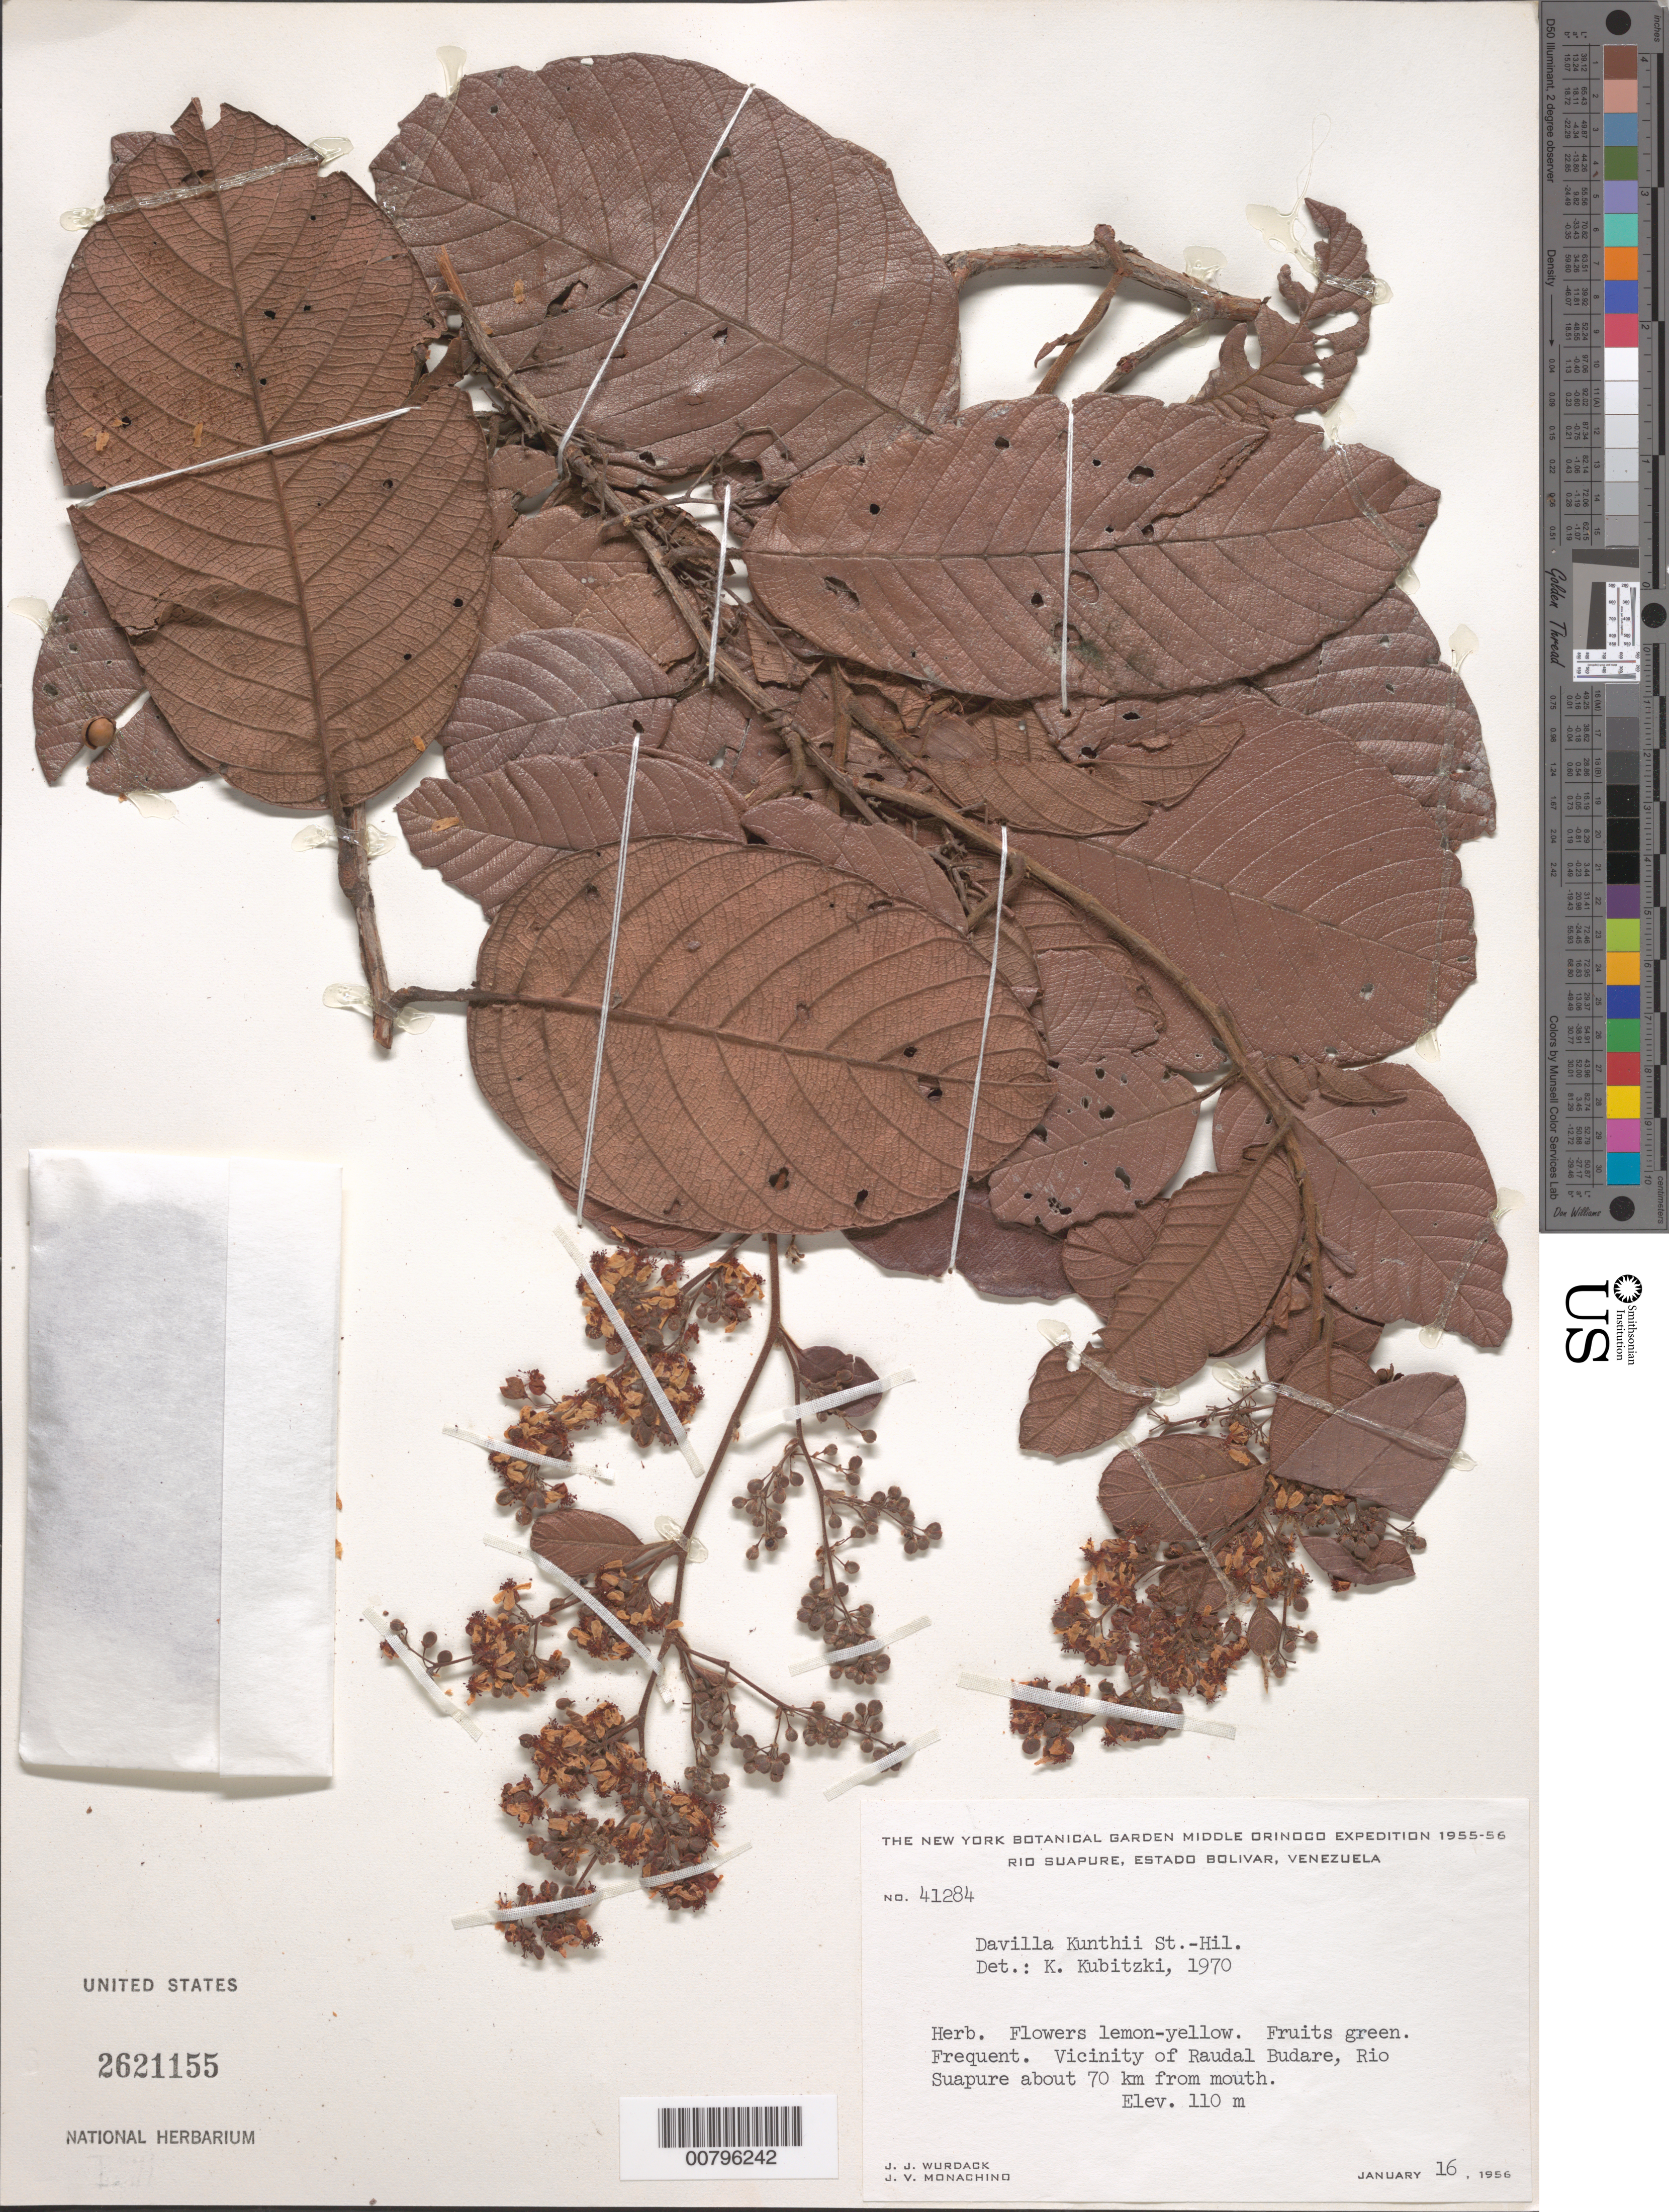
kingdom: Plantae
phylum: Tracheophyta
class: Magnoliopsida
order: Dilleniales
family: Dilleniaceae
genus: Davilla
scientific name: Davilla kunthii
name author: A. St.-Hil.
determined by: Kubitzki, Klaus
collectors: J. J. Wurdack & J. V. Monachino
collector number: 41284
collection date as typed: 16-Jan-56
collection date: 1956-01-16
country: Venezuela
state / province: Bolívar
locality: Radual Budare, Rio Suapure, about 70 km from mouth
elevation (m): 110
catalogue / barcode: US 2621155